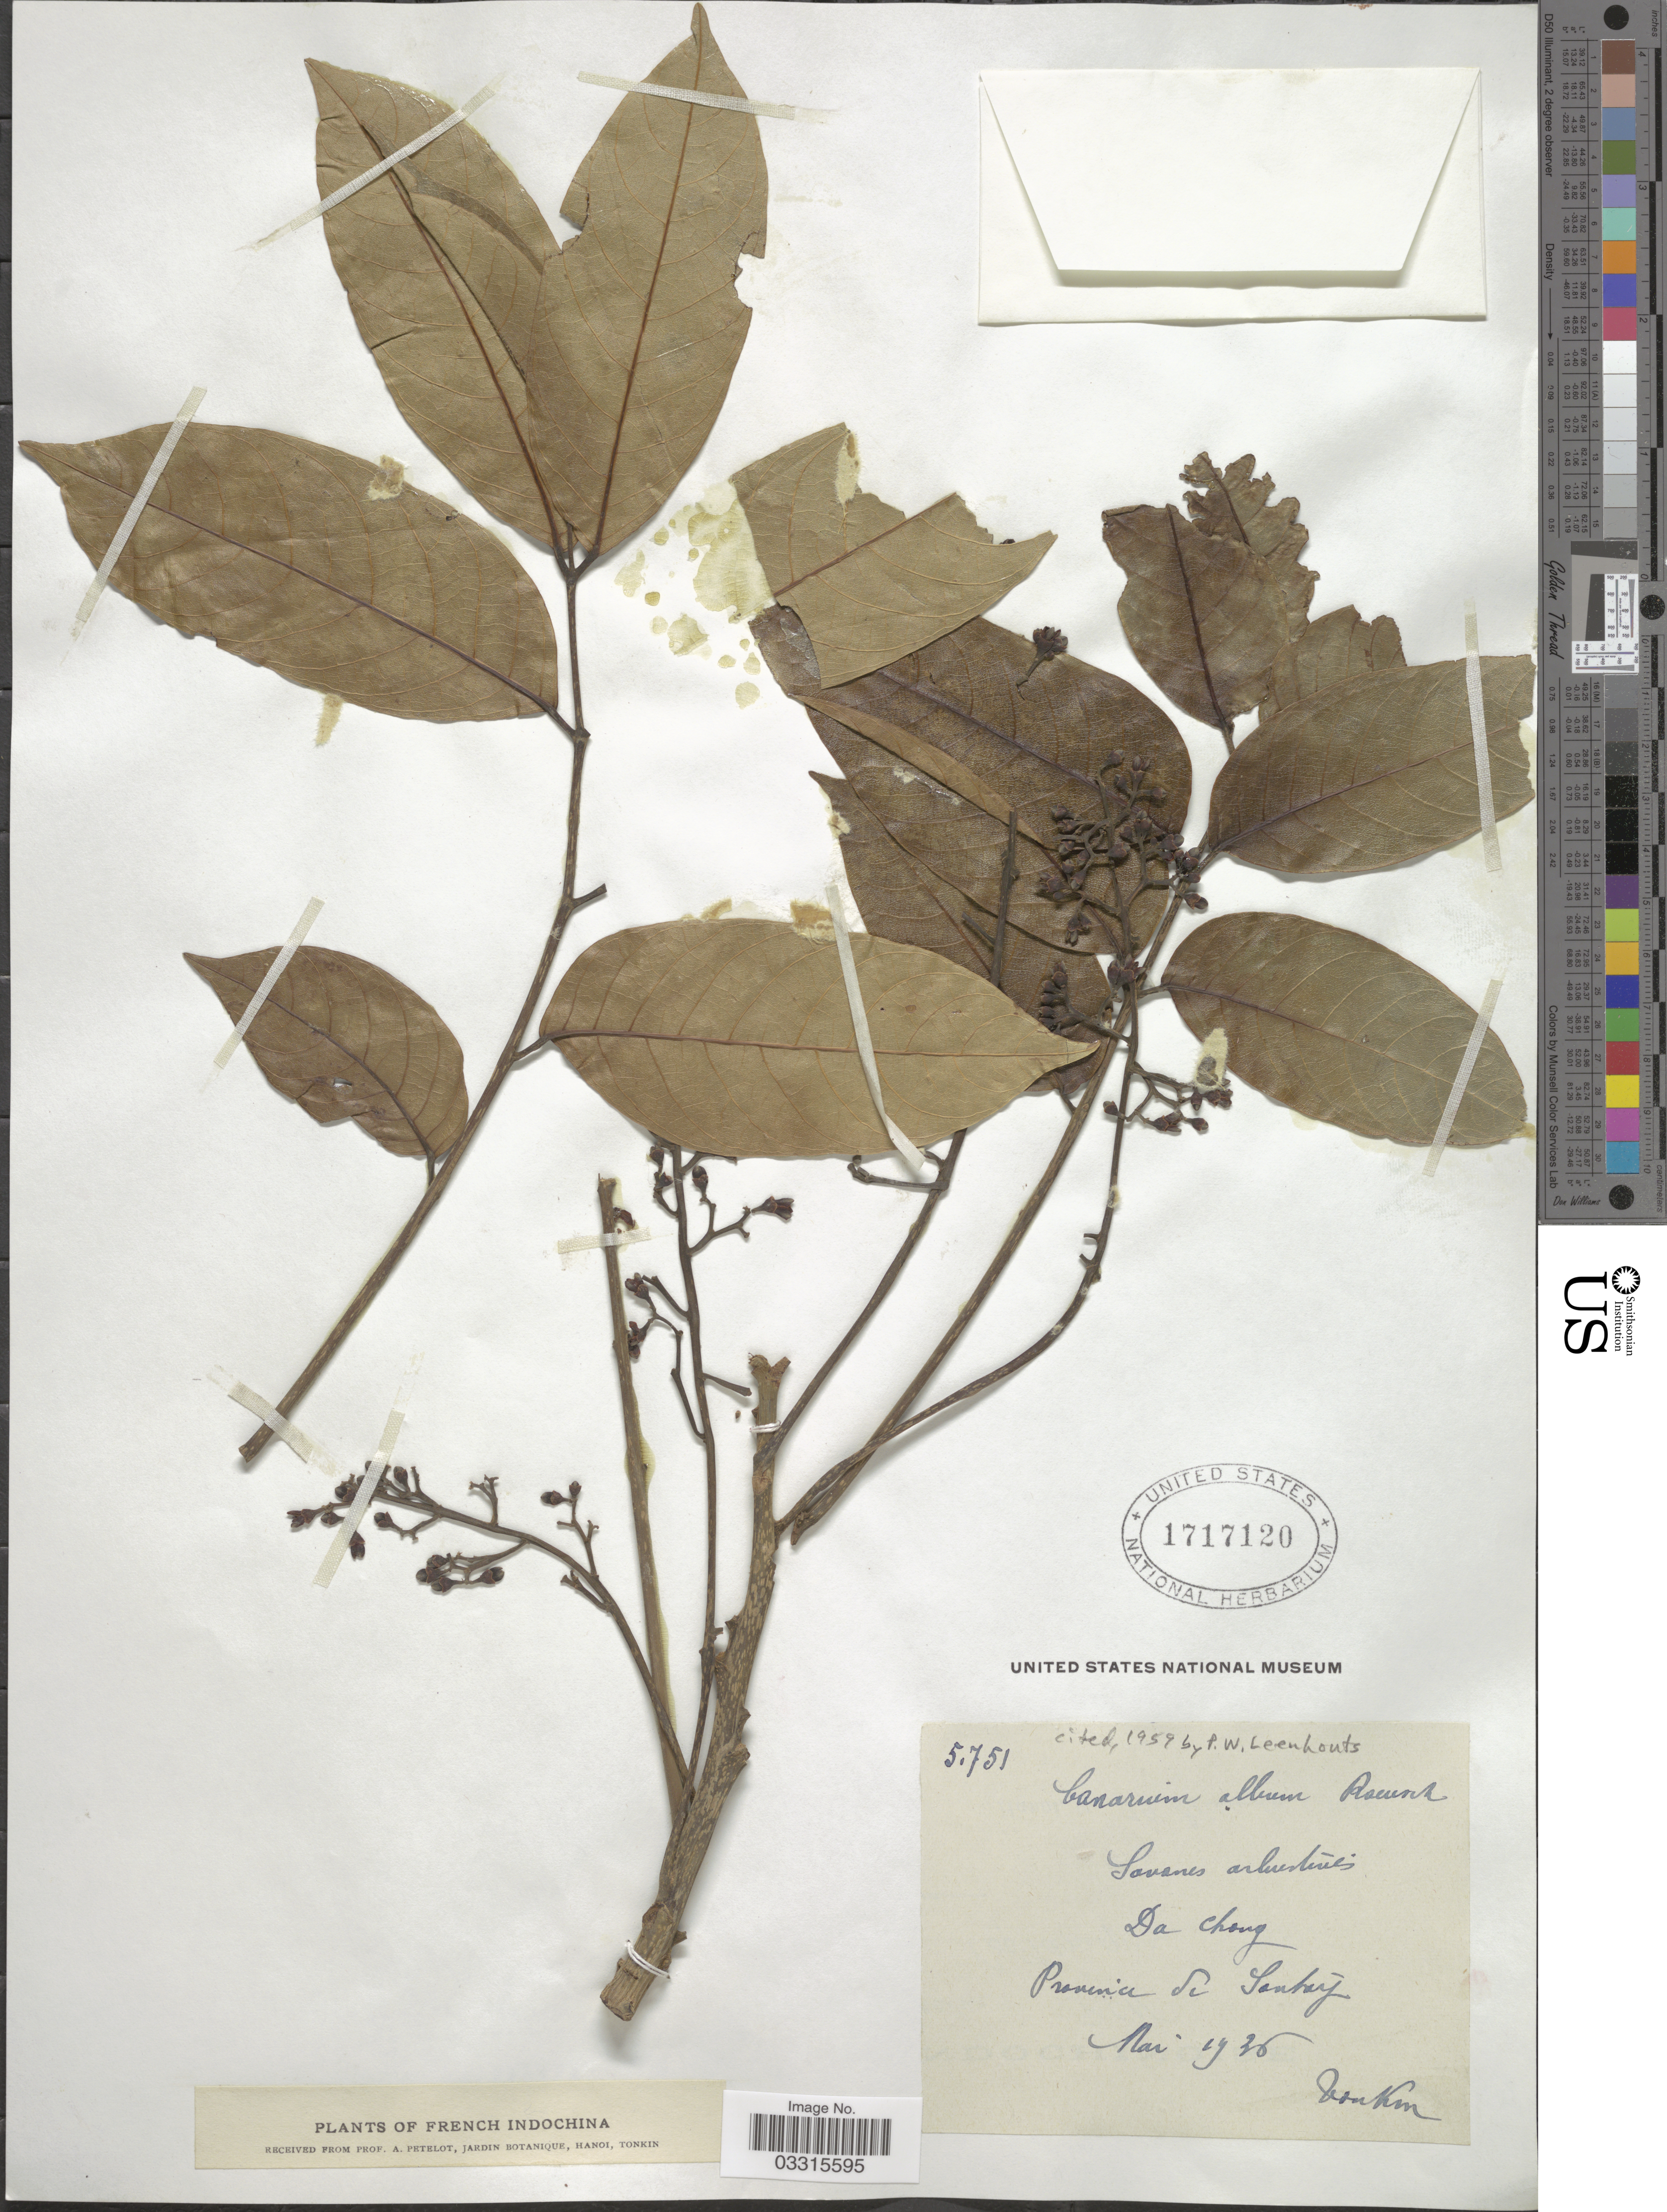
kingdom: Plantae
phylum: Tracheophyta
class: Magnoliopsida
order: Sapindales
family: Burseraceae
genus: Canarium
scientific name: Canarium album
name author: Leenh.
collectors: A. Petelot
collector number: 5751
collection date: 1936-05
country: Vietnam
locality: French Indochina. Da Chong. Province de Sontay.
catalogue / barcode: US 1717120